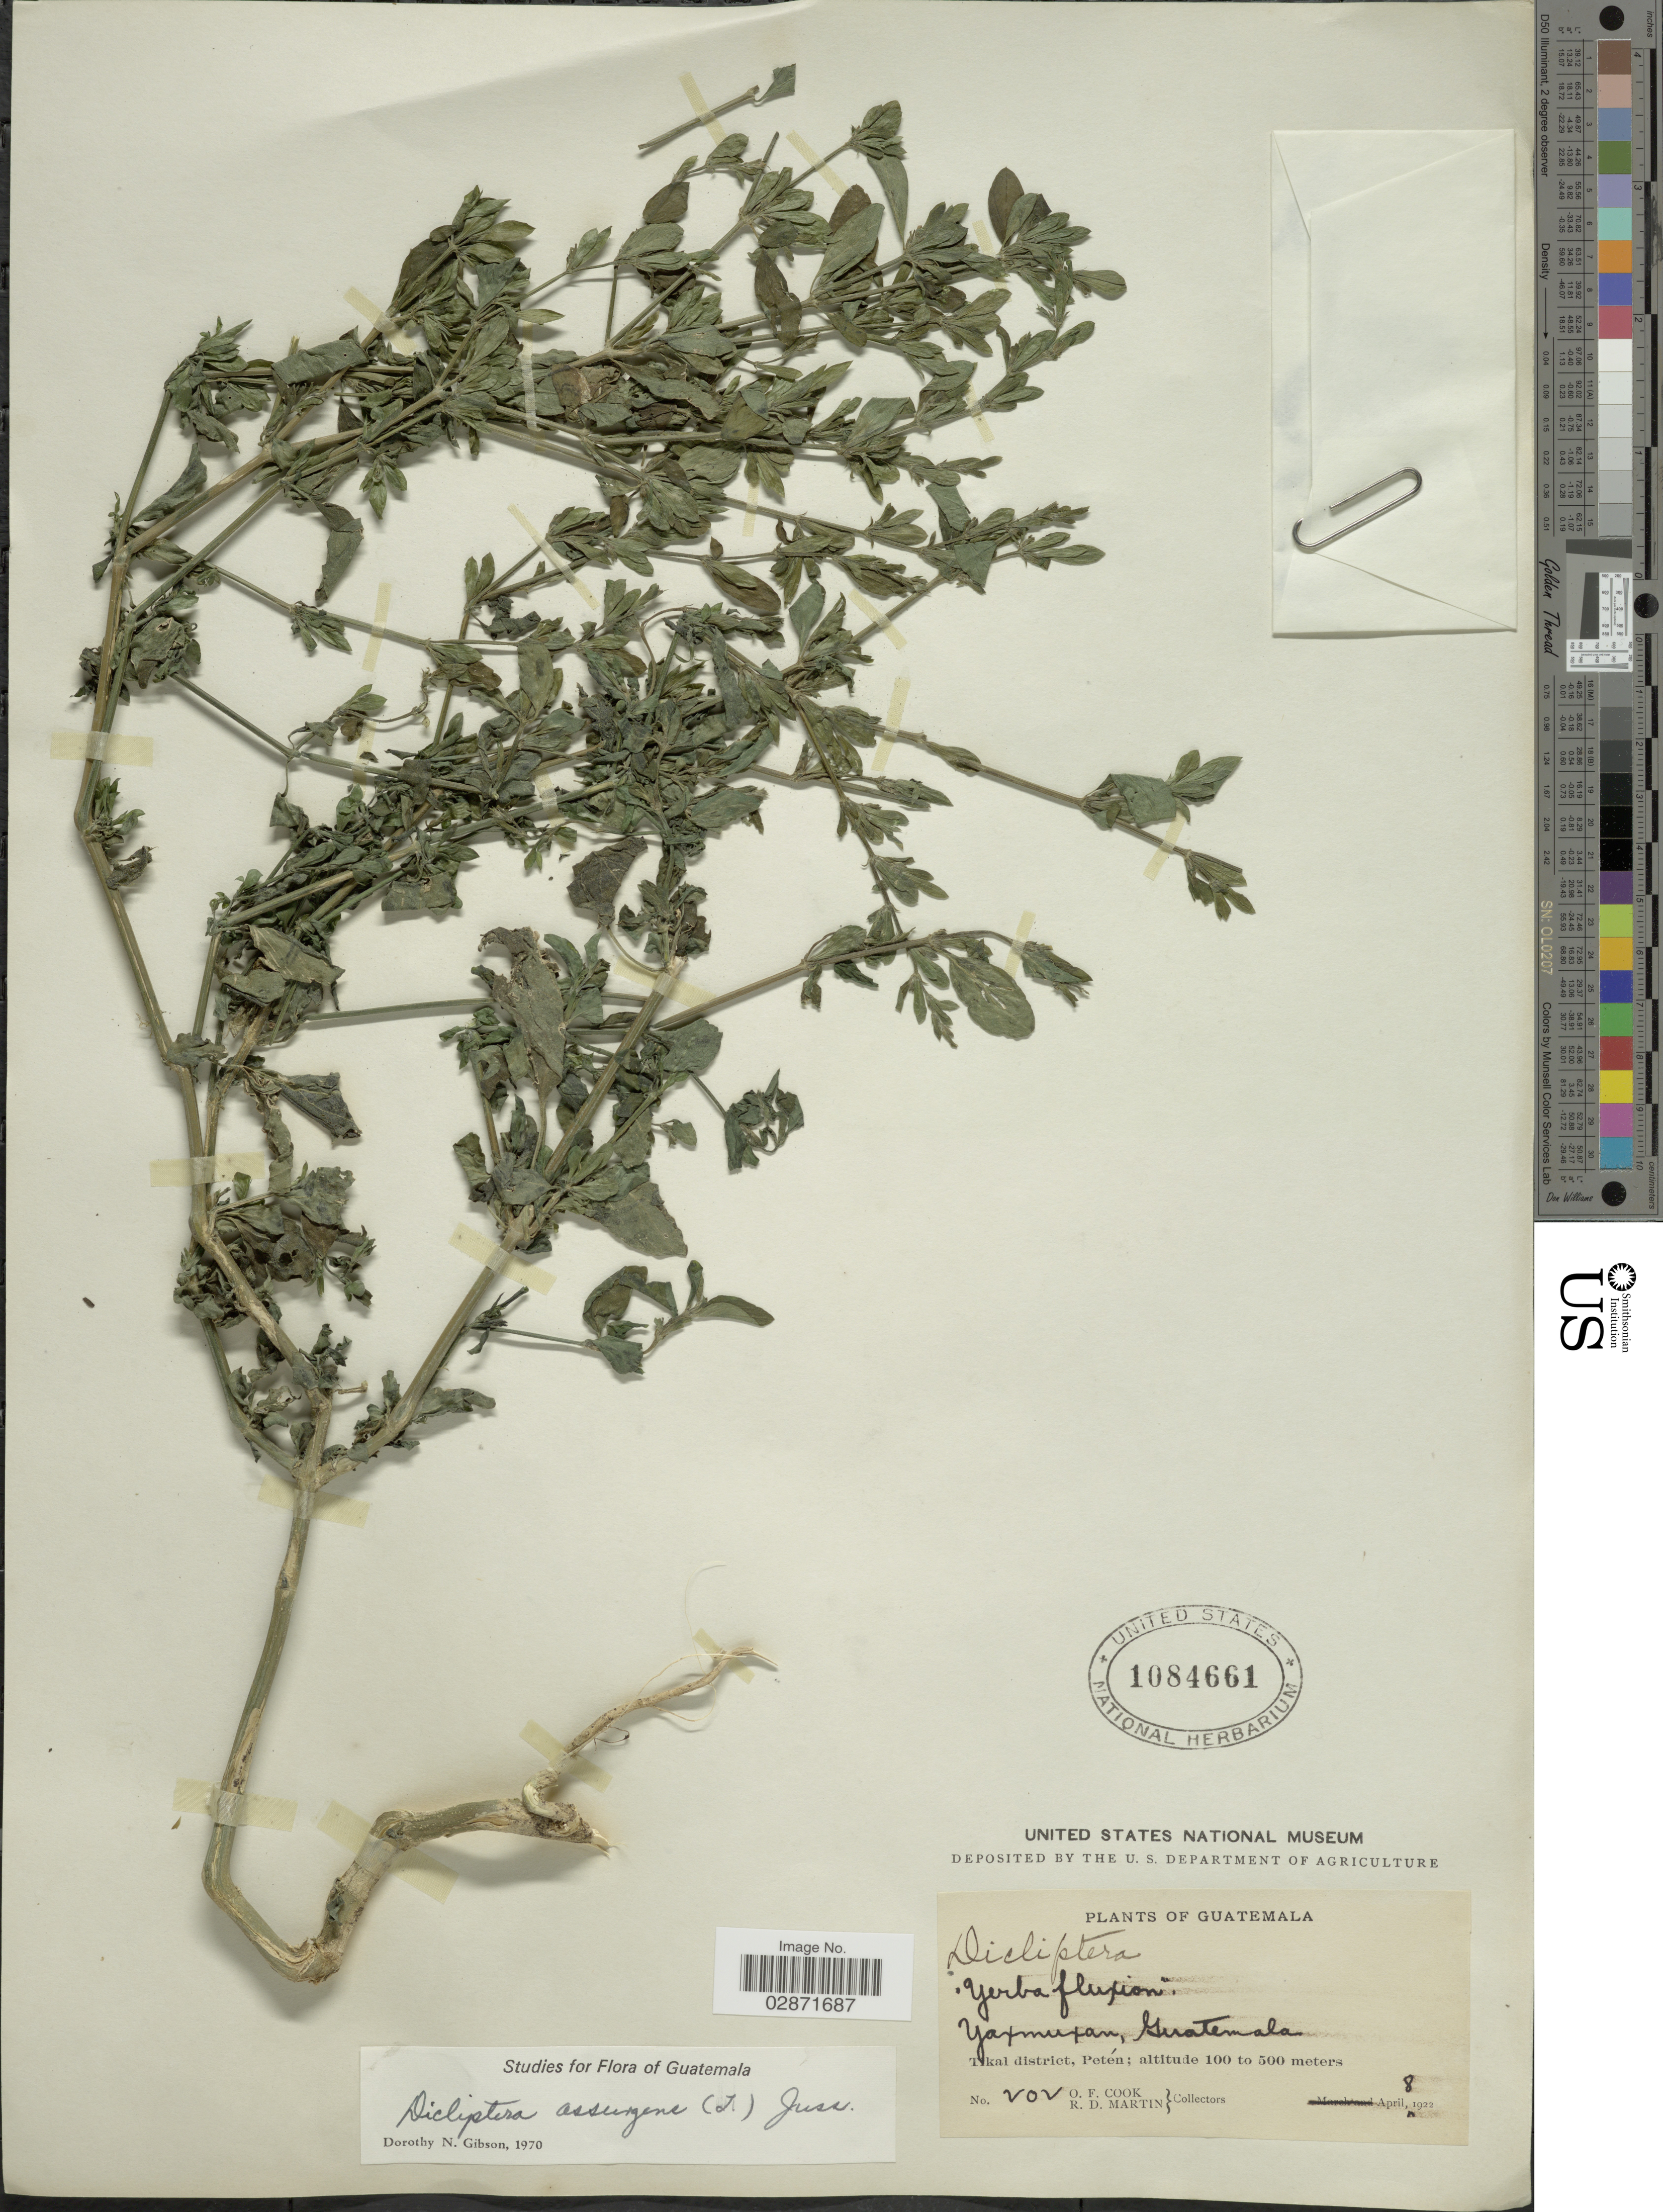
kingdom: Plantae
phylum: Tracheophyta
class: Magnoliopsida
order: Lamiales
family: Acanthaceae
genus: Dicliptera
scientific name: Dicliptera sexangularis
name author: (L.) Juss.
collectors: O. F. Cook & R. D. Martin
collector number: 202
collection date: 1922-04-08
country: Guatemala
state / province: El Petén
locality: Yaxmuxan, Guatemala, Tikal district, Petén.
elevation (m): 100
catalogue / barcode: US 1084661